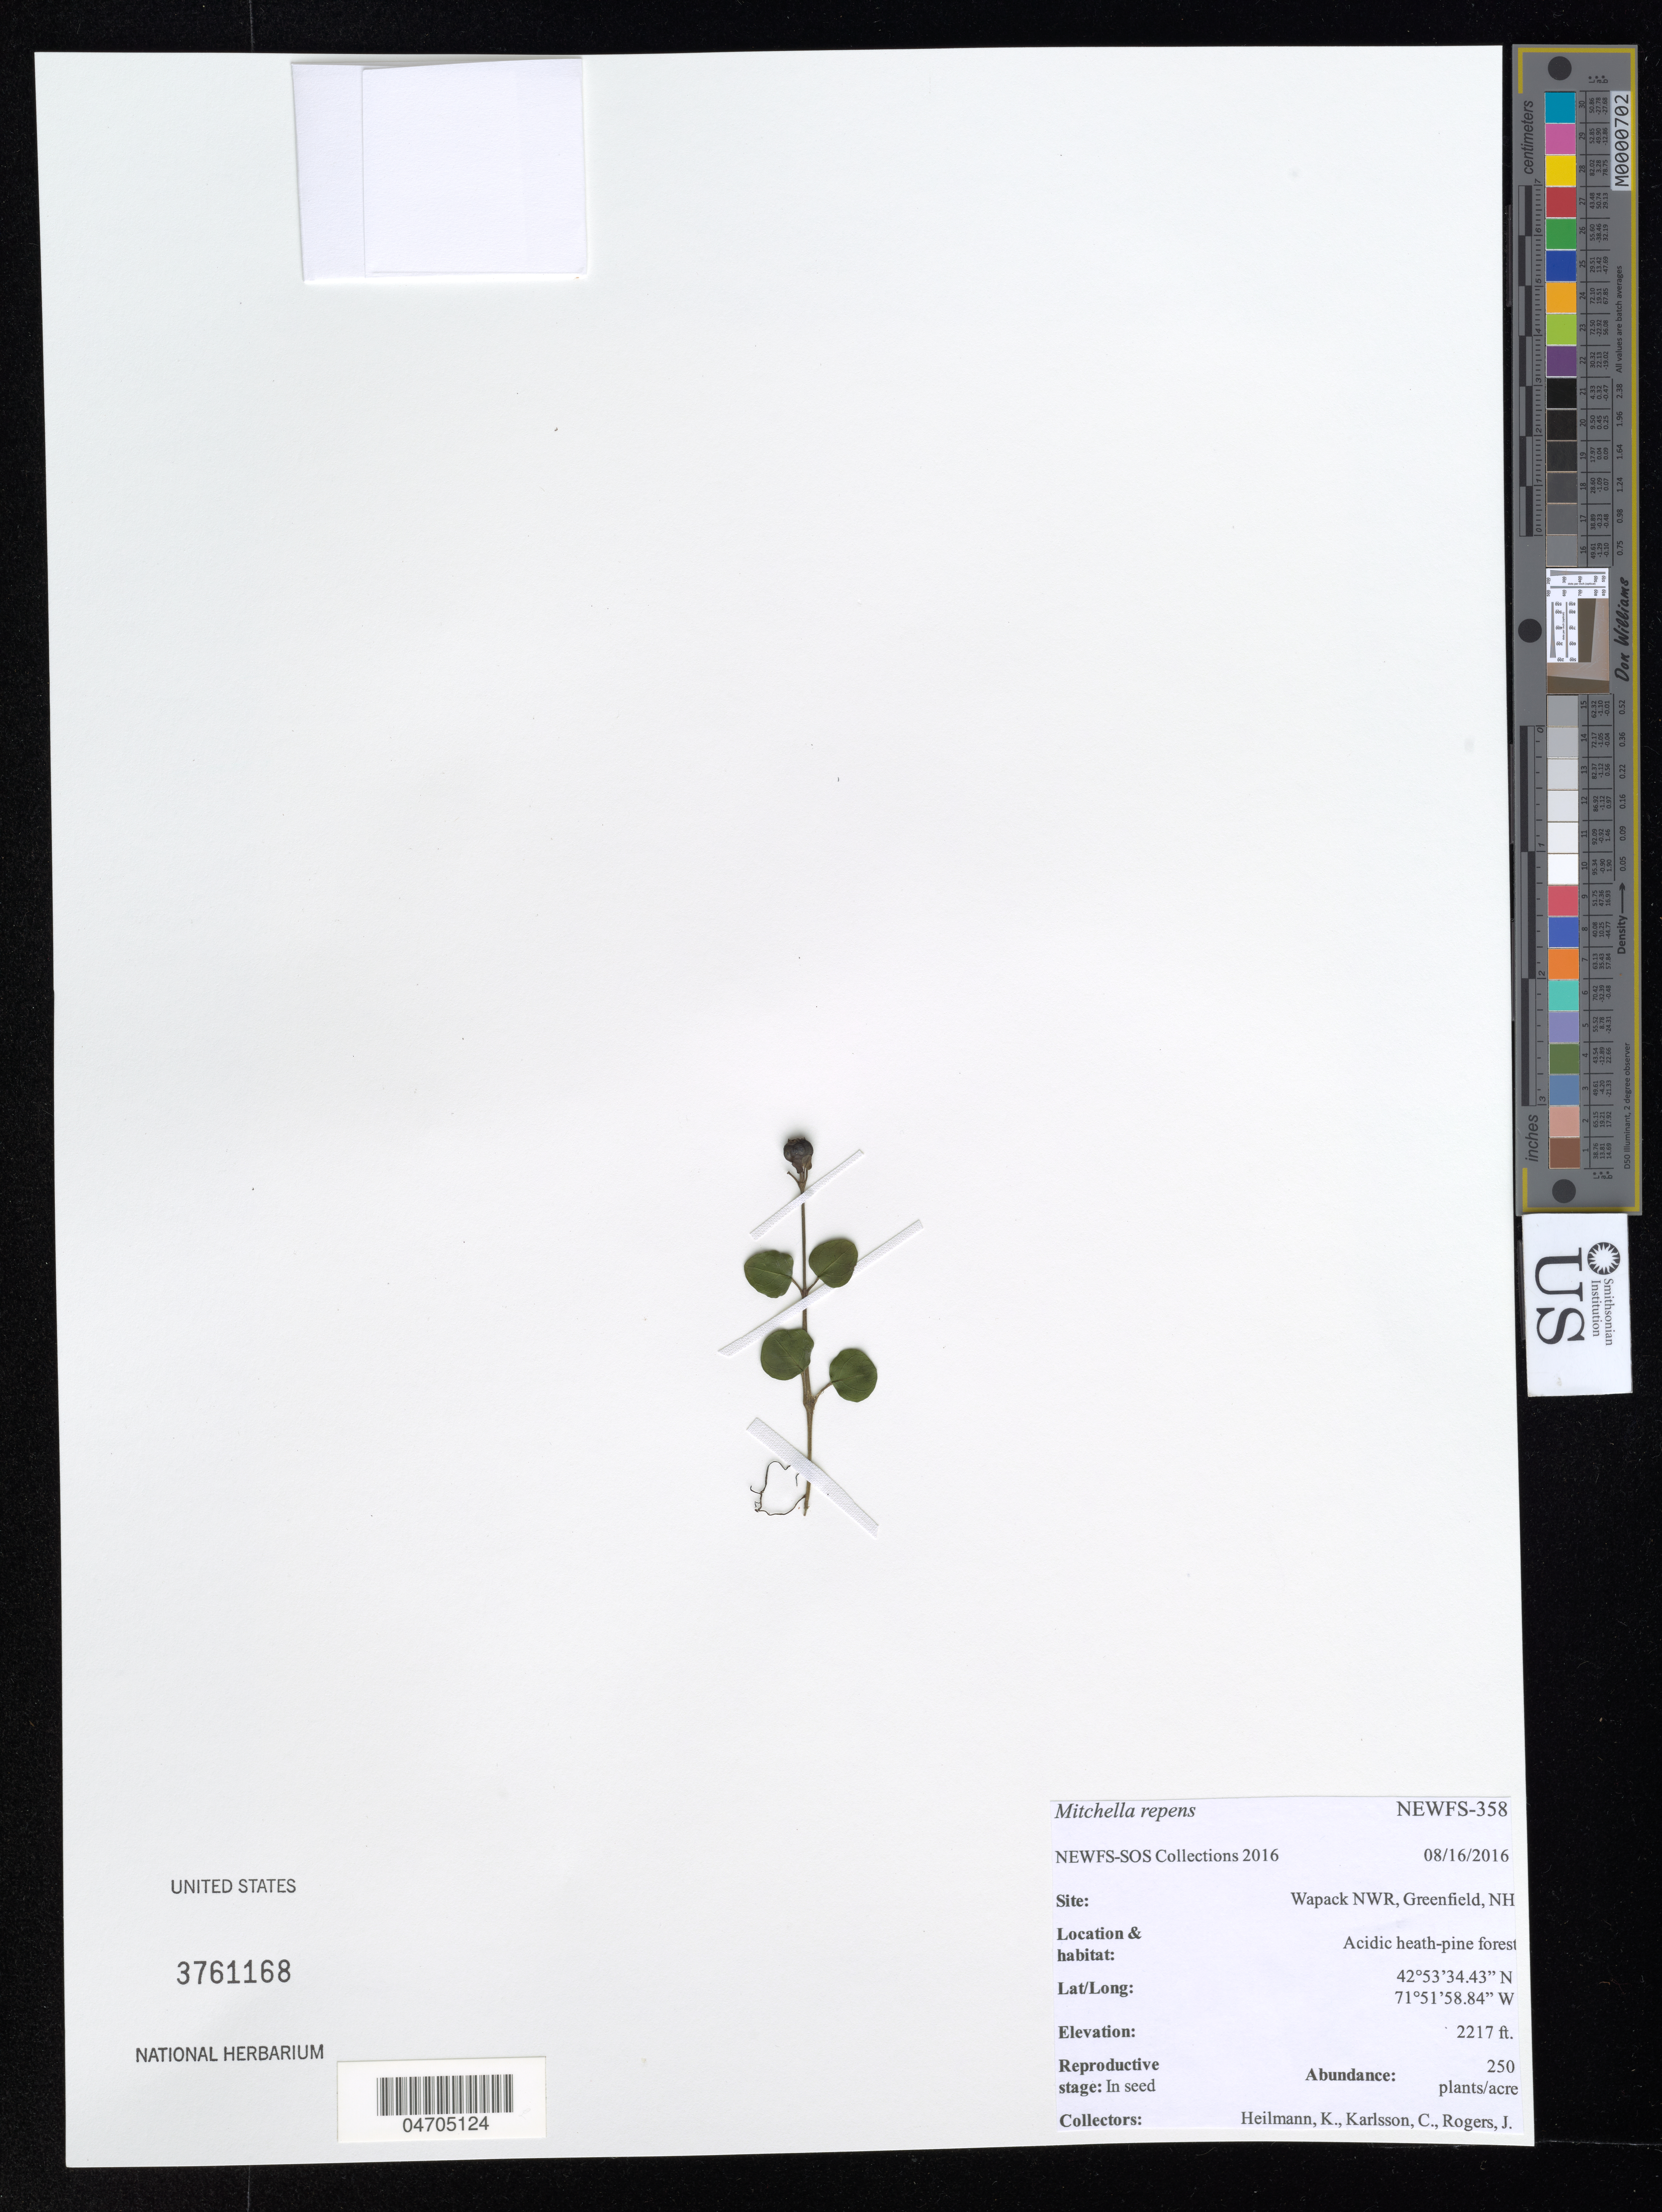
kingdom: Plantae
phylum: Tracheophyta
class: Magnoliopsida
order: Gentianales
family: Rubiaceae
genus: Mitchella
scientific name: Mitchella repens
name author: L.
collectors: K. Heilmann, C. Karlsson & J. Rogers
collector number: NEWFS-358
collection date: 2016-08-16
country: United States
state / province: New Hampshire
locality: Wapack NWR, Greenfield.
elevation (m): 676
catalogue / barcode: US 3761168